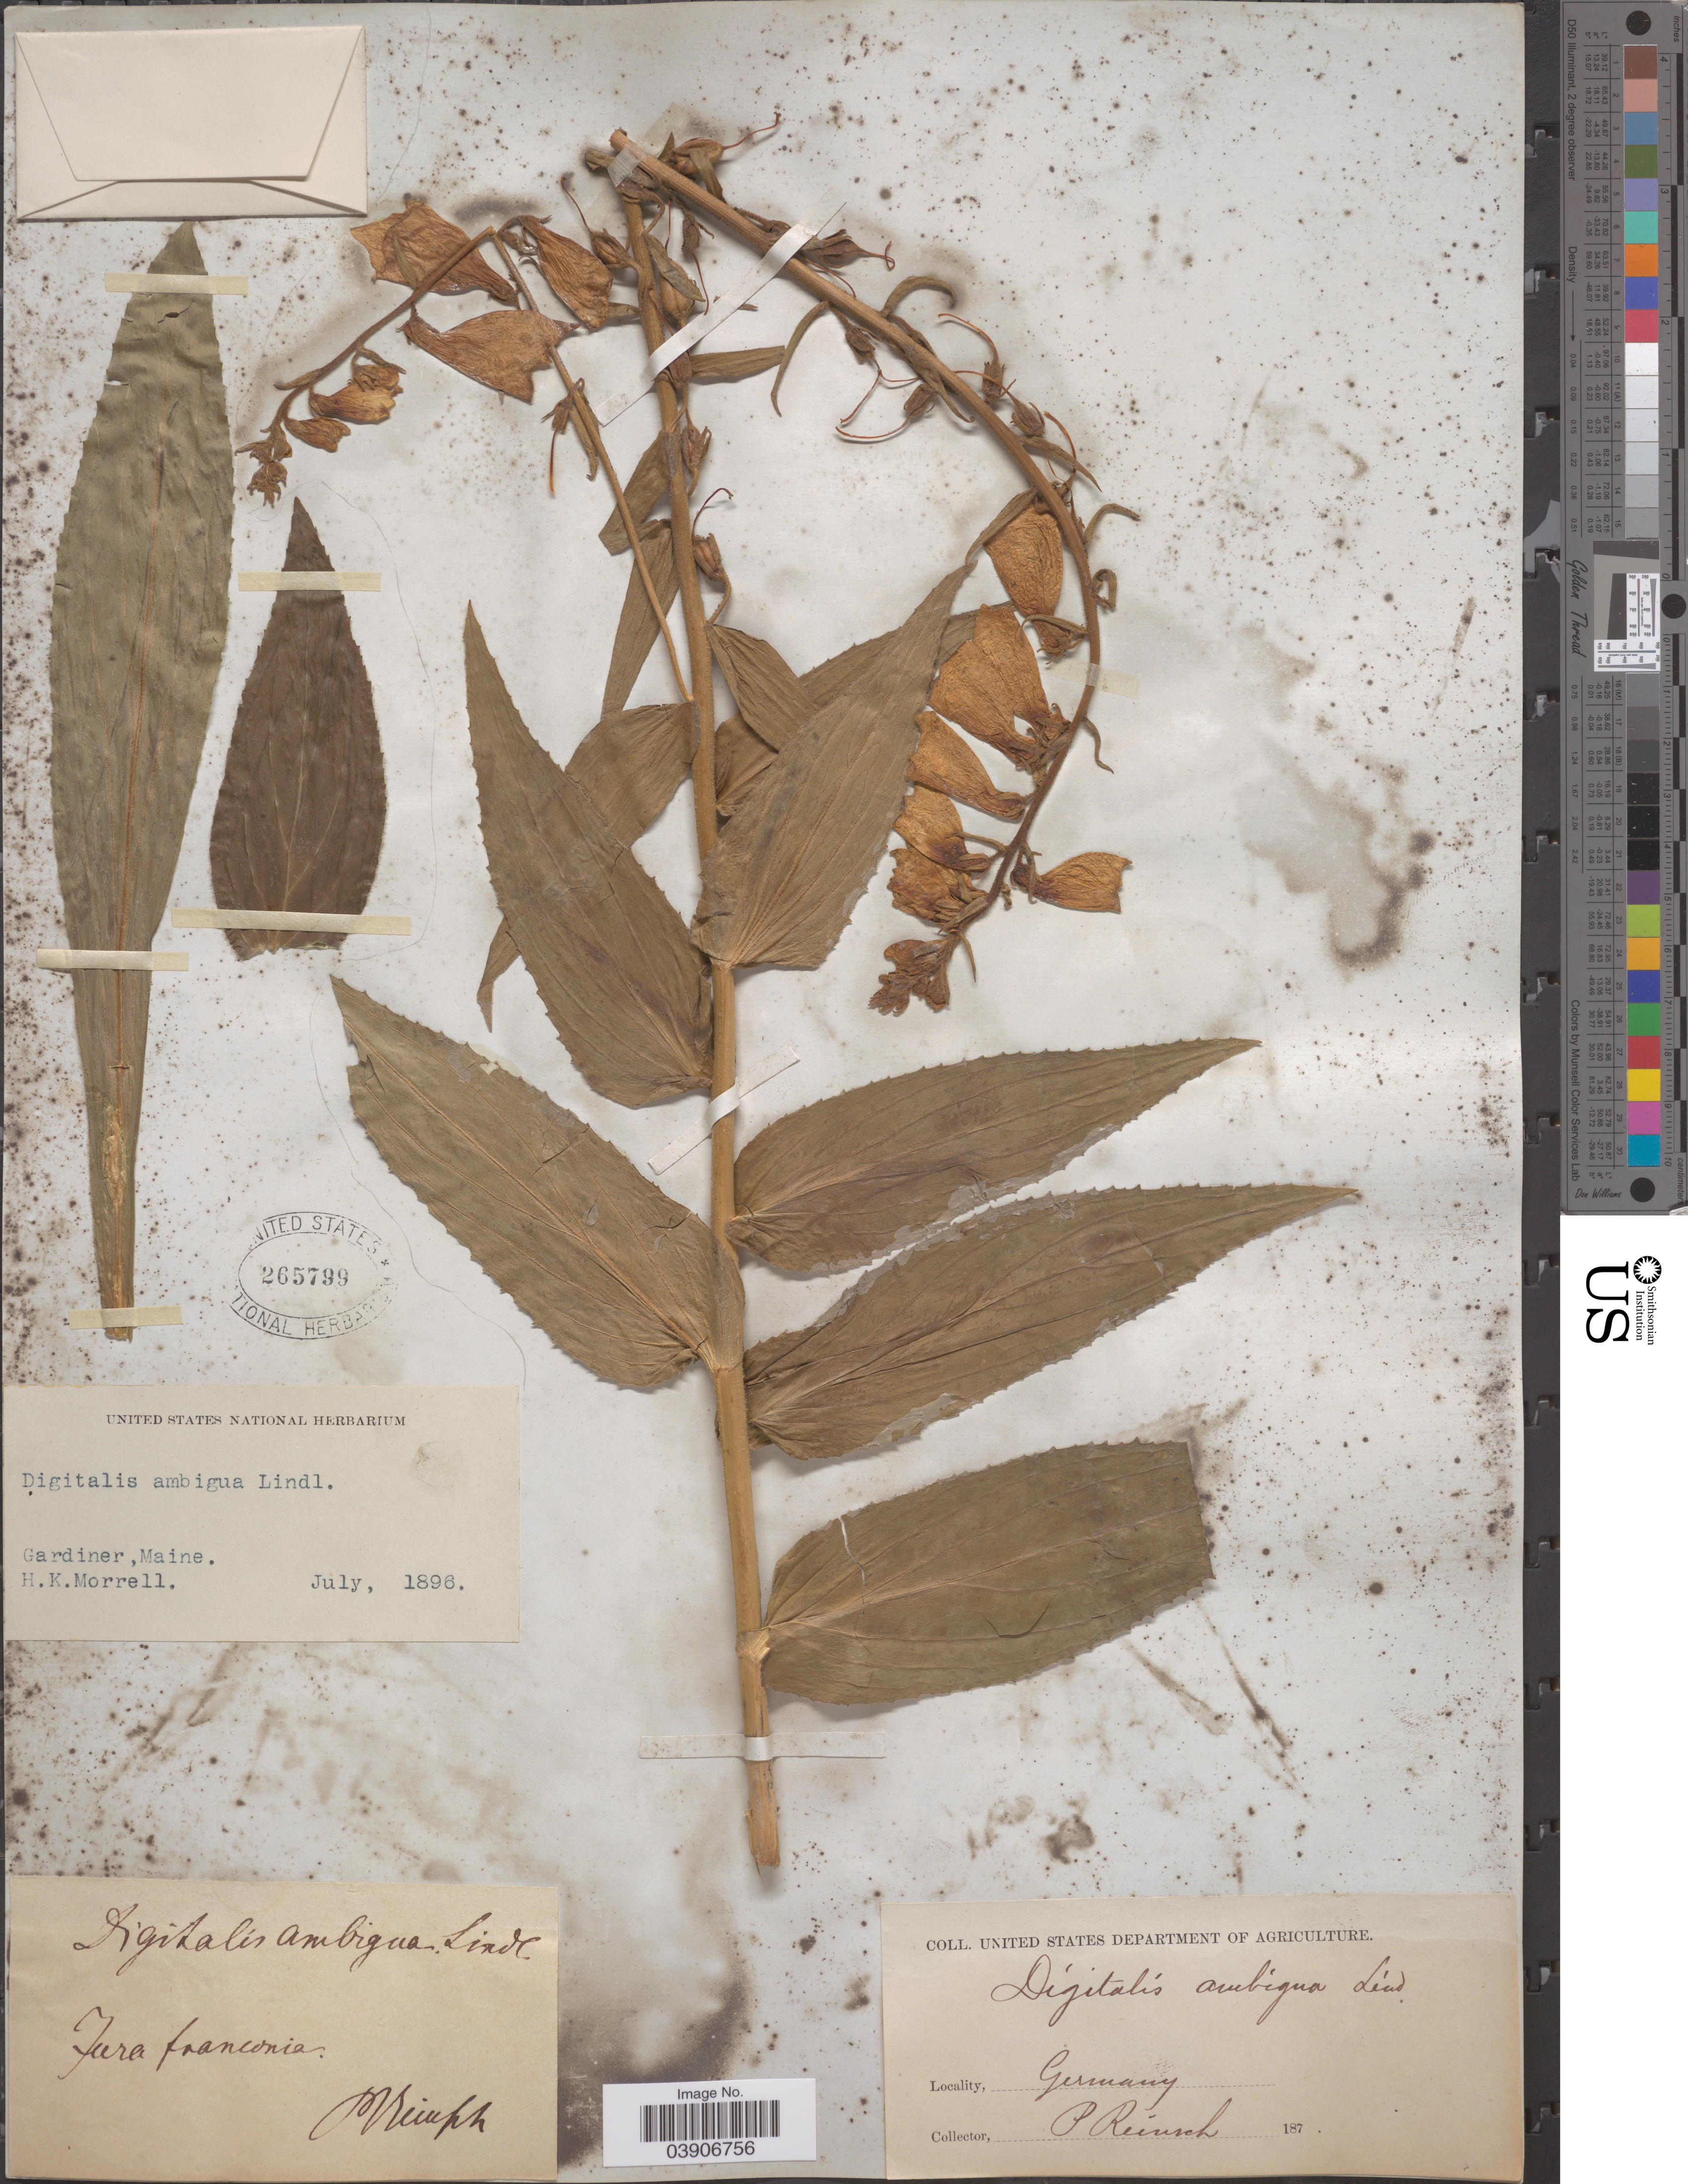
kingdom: Plantae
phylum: Tracheophyta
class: Magnoliopsida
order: Lamiales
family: Plantaginaceae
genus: Digitalis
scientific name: Digitalis ambigua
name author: Murray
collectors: P. Reinsch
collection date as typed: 187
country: Germany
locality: Fara franconia.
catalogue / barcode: US 265799-2